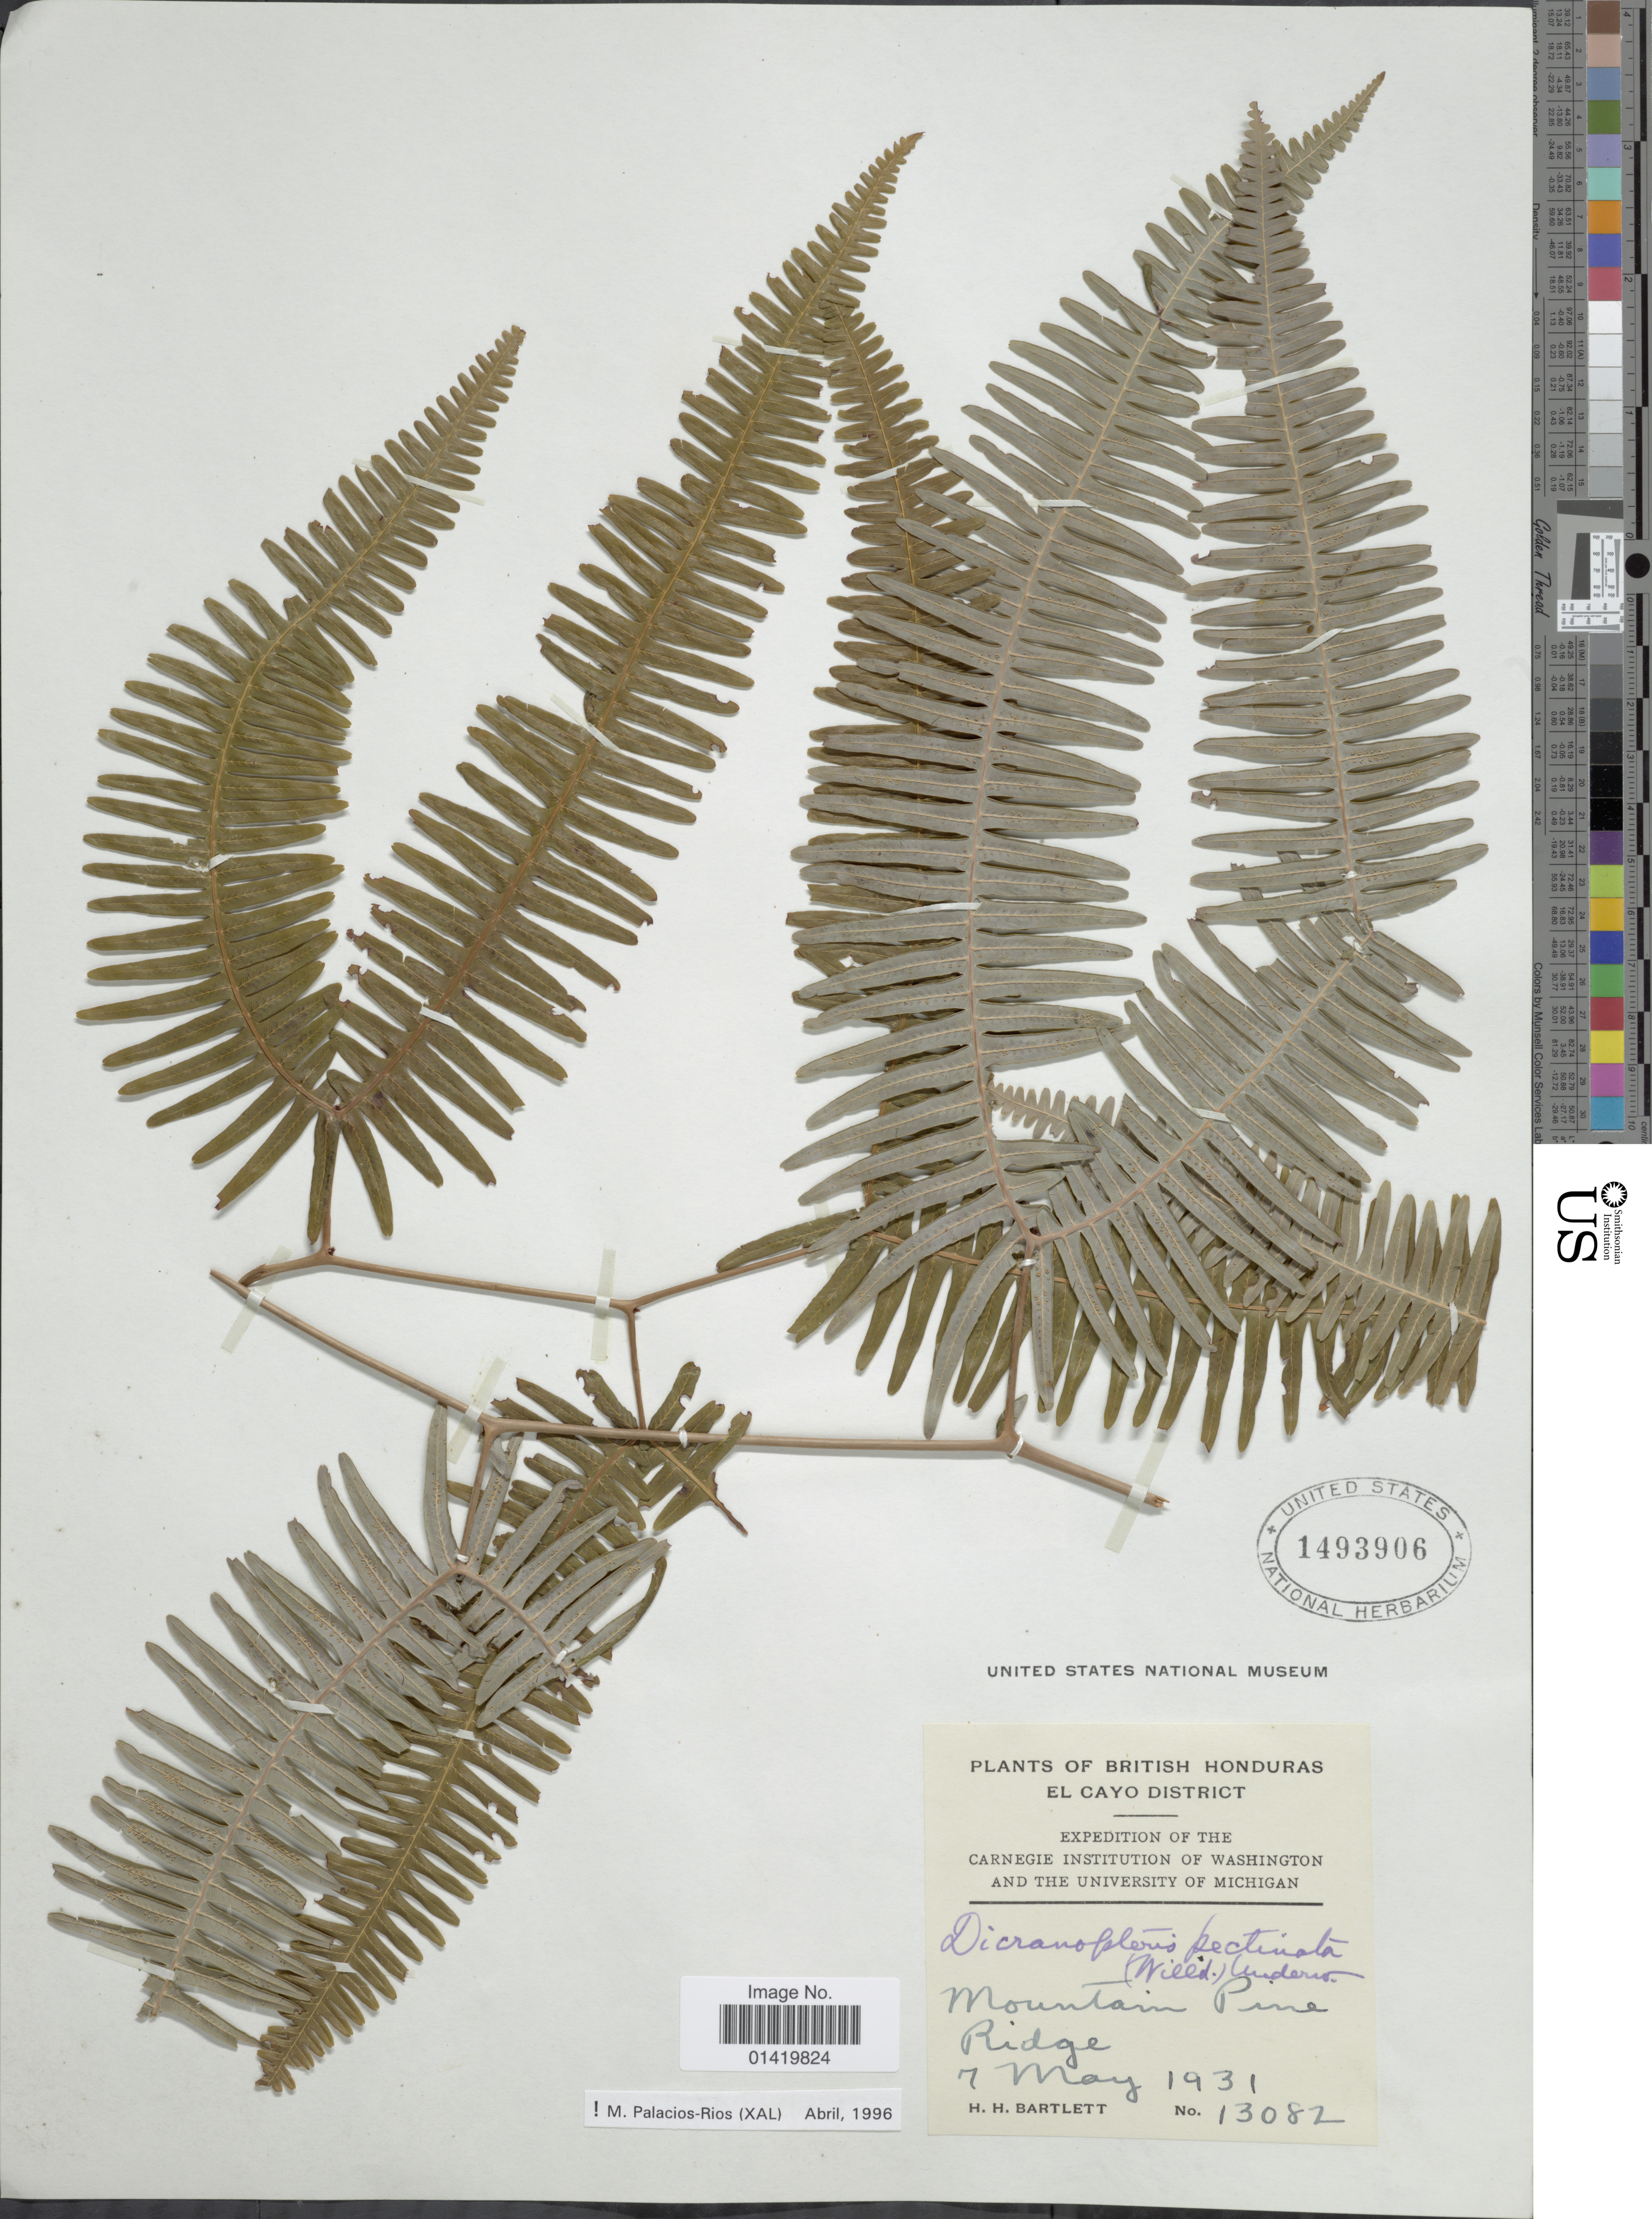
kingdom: Plantae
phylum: Tracheophyta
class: Polypodiopsida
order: Gleicheniales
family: Gleicheniaceae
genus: Gleichenella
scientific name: Gleichenella pectinata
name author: (Willd.) Ching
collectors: H. H. Bartlett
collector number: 13082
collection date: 1931-05-07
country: Belize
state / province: Cayo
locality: British Honduras El Cayo District, Mountain Pine Ridge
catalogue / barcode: US 1493906